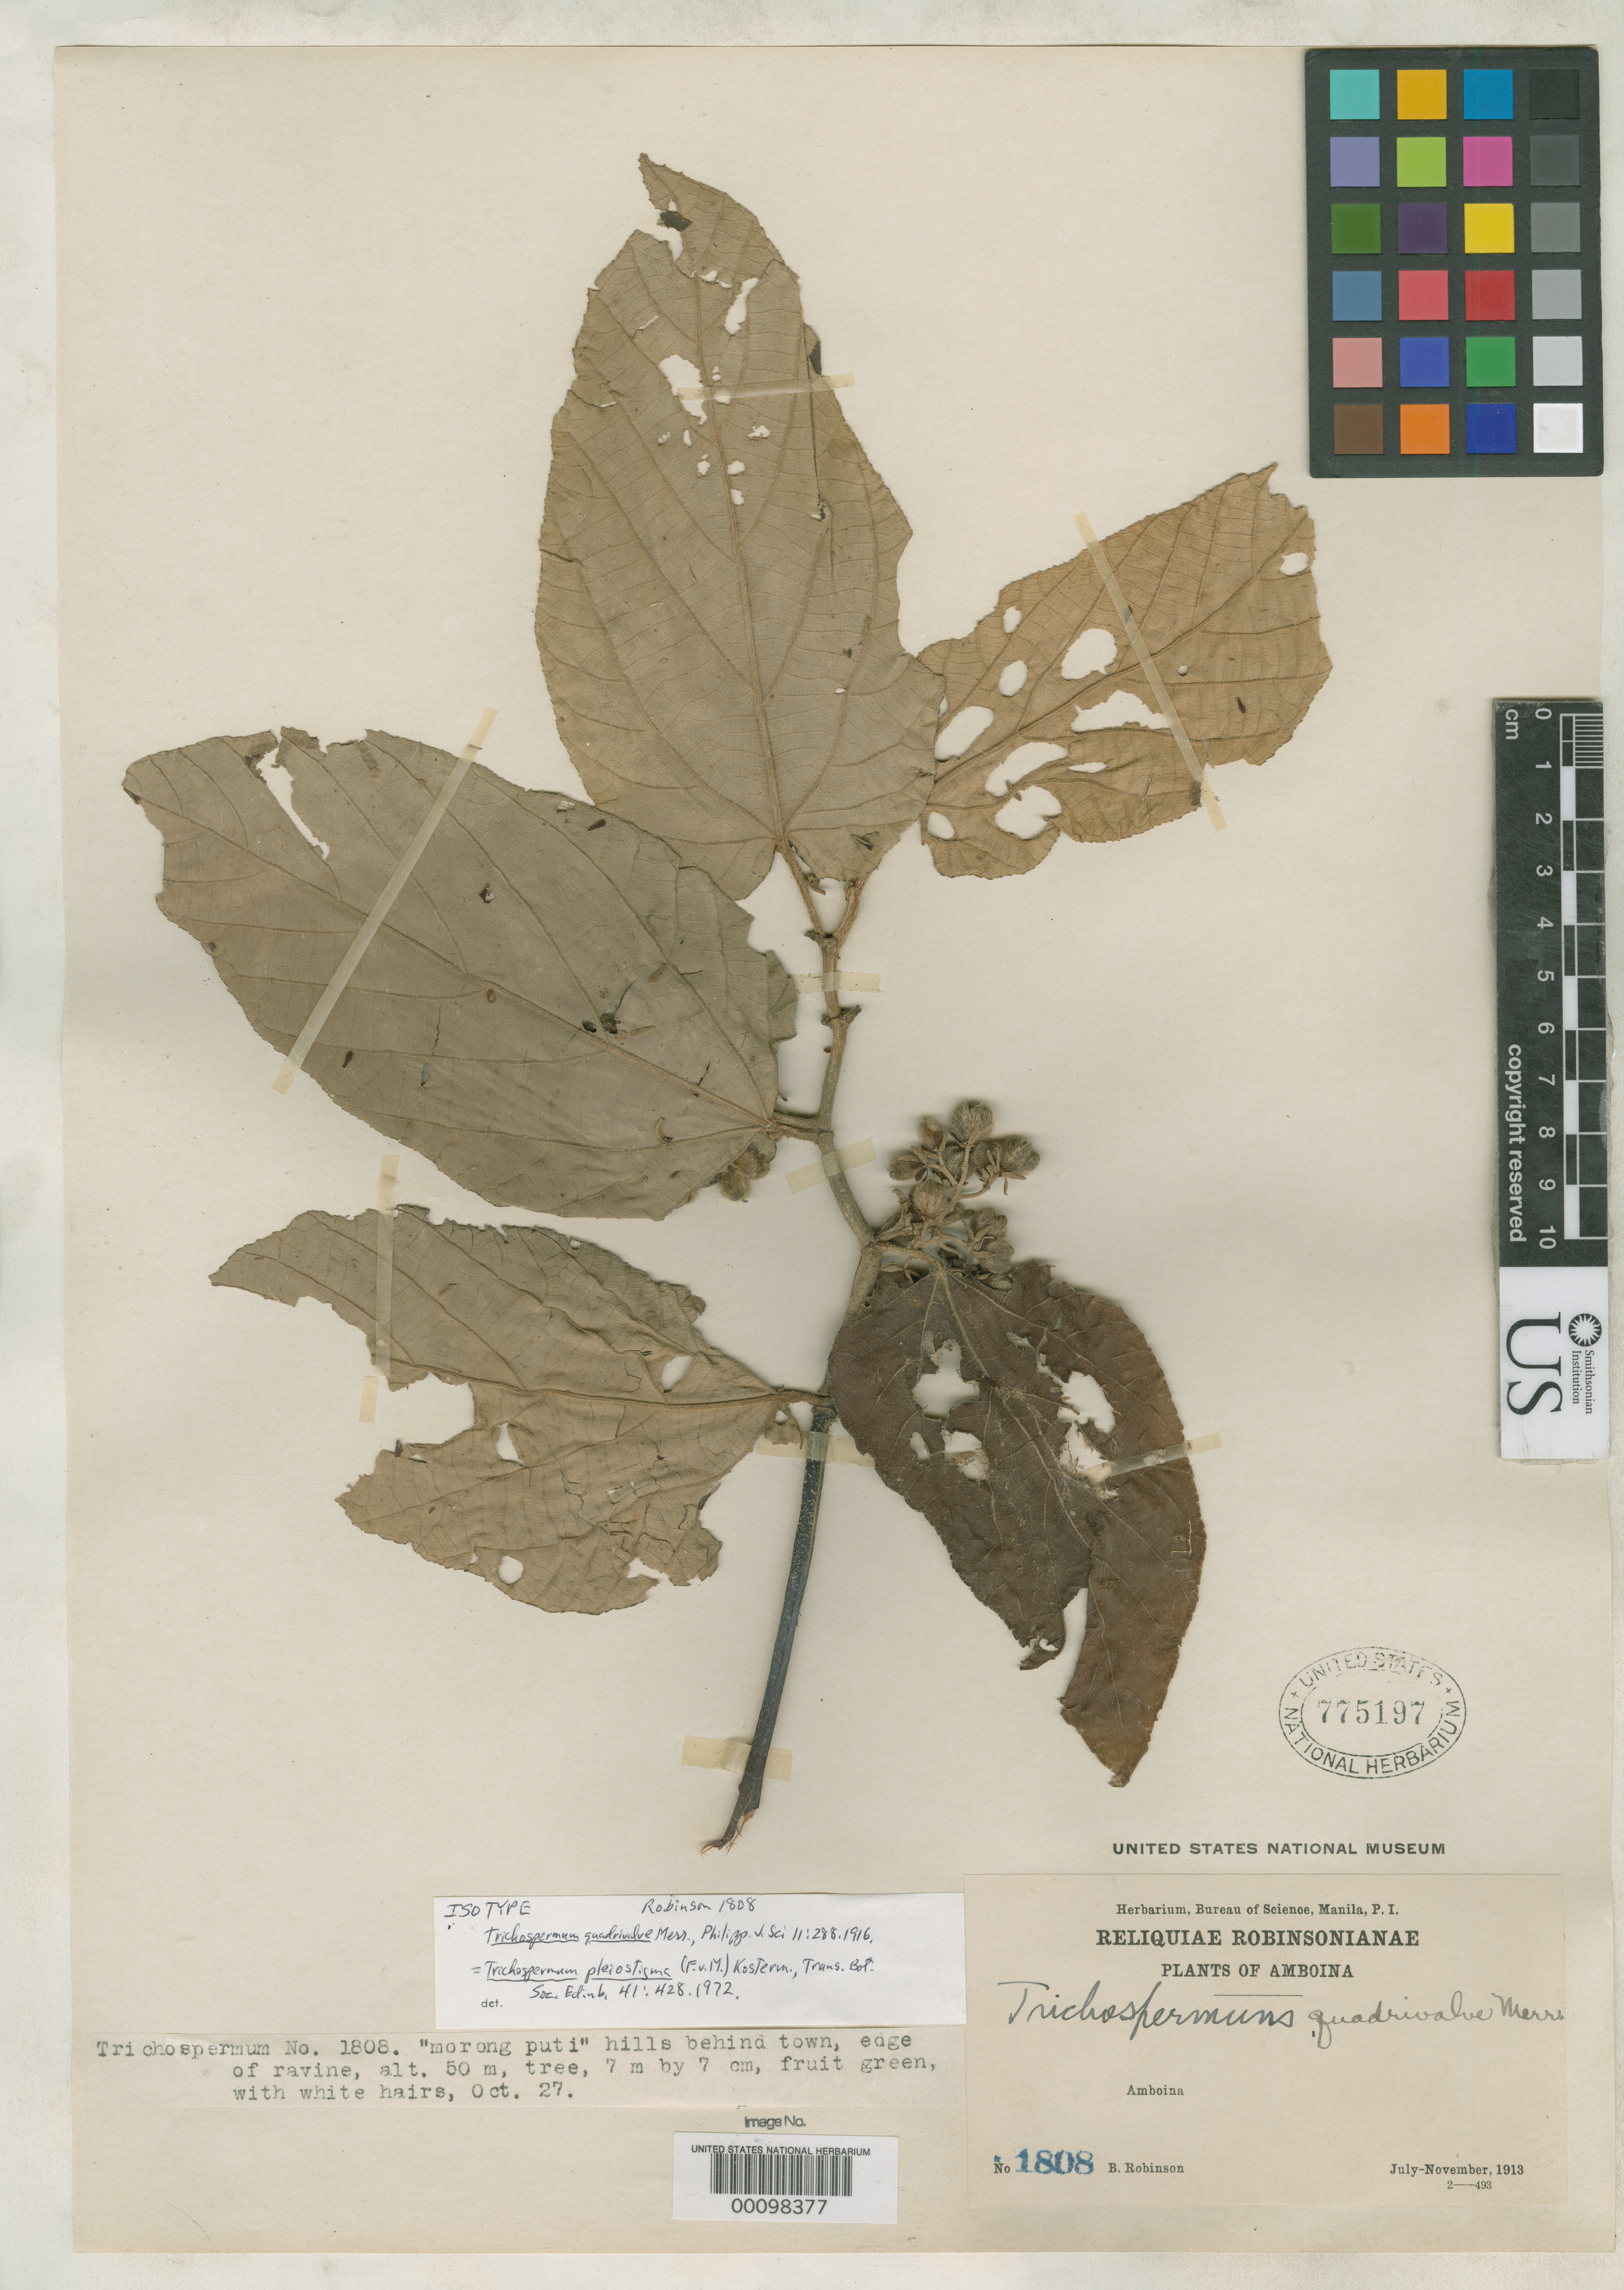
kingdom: Plantae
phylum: Tracheophyta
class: Magnoliopsida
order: Malvales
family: Malvaceae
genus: Trichospermum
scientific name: Trichospermum quadrivalve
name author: Merr.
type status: Isotype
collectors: C. Robinson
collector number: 1808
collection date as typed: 27 Oct 1913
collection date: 1913-10-27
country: Indonesia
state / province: Maluku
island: Amboina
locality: Near town of Amboina. [ ]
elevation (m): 50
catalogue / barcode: US 775197